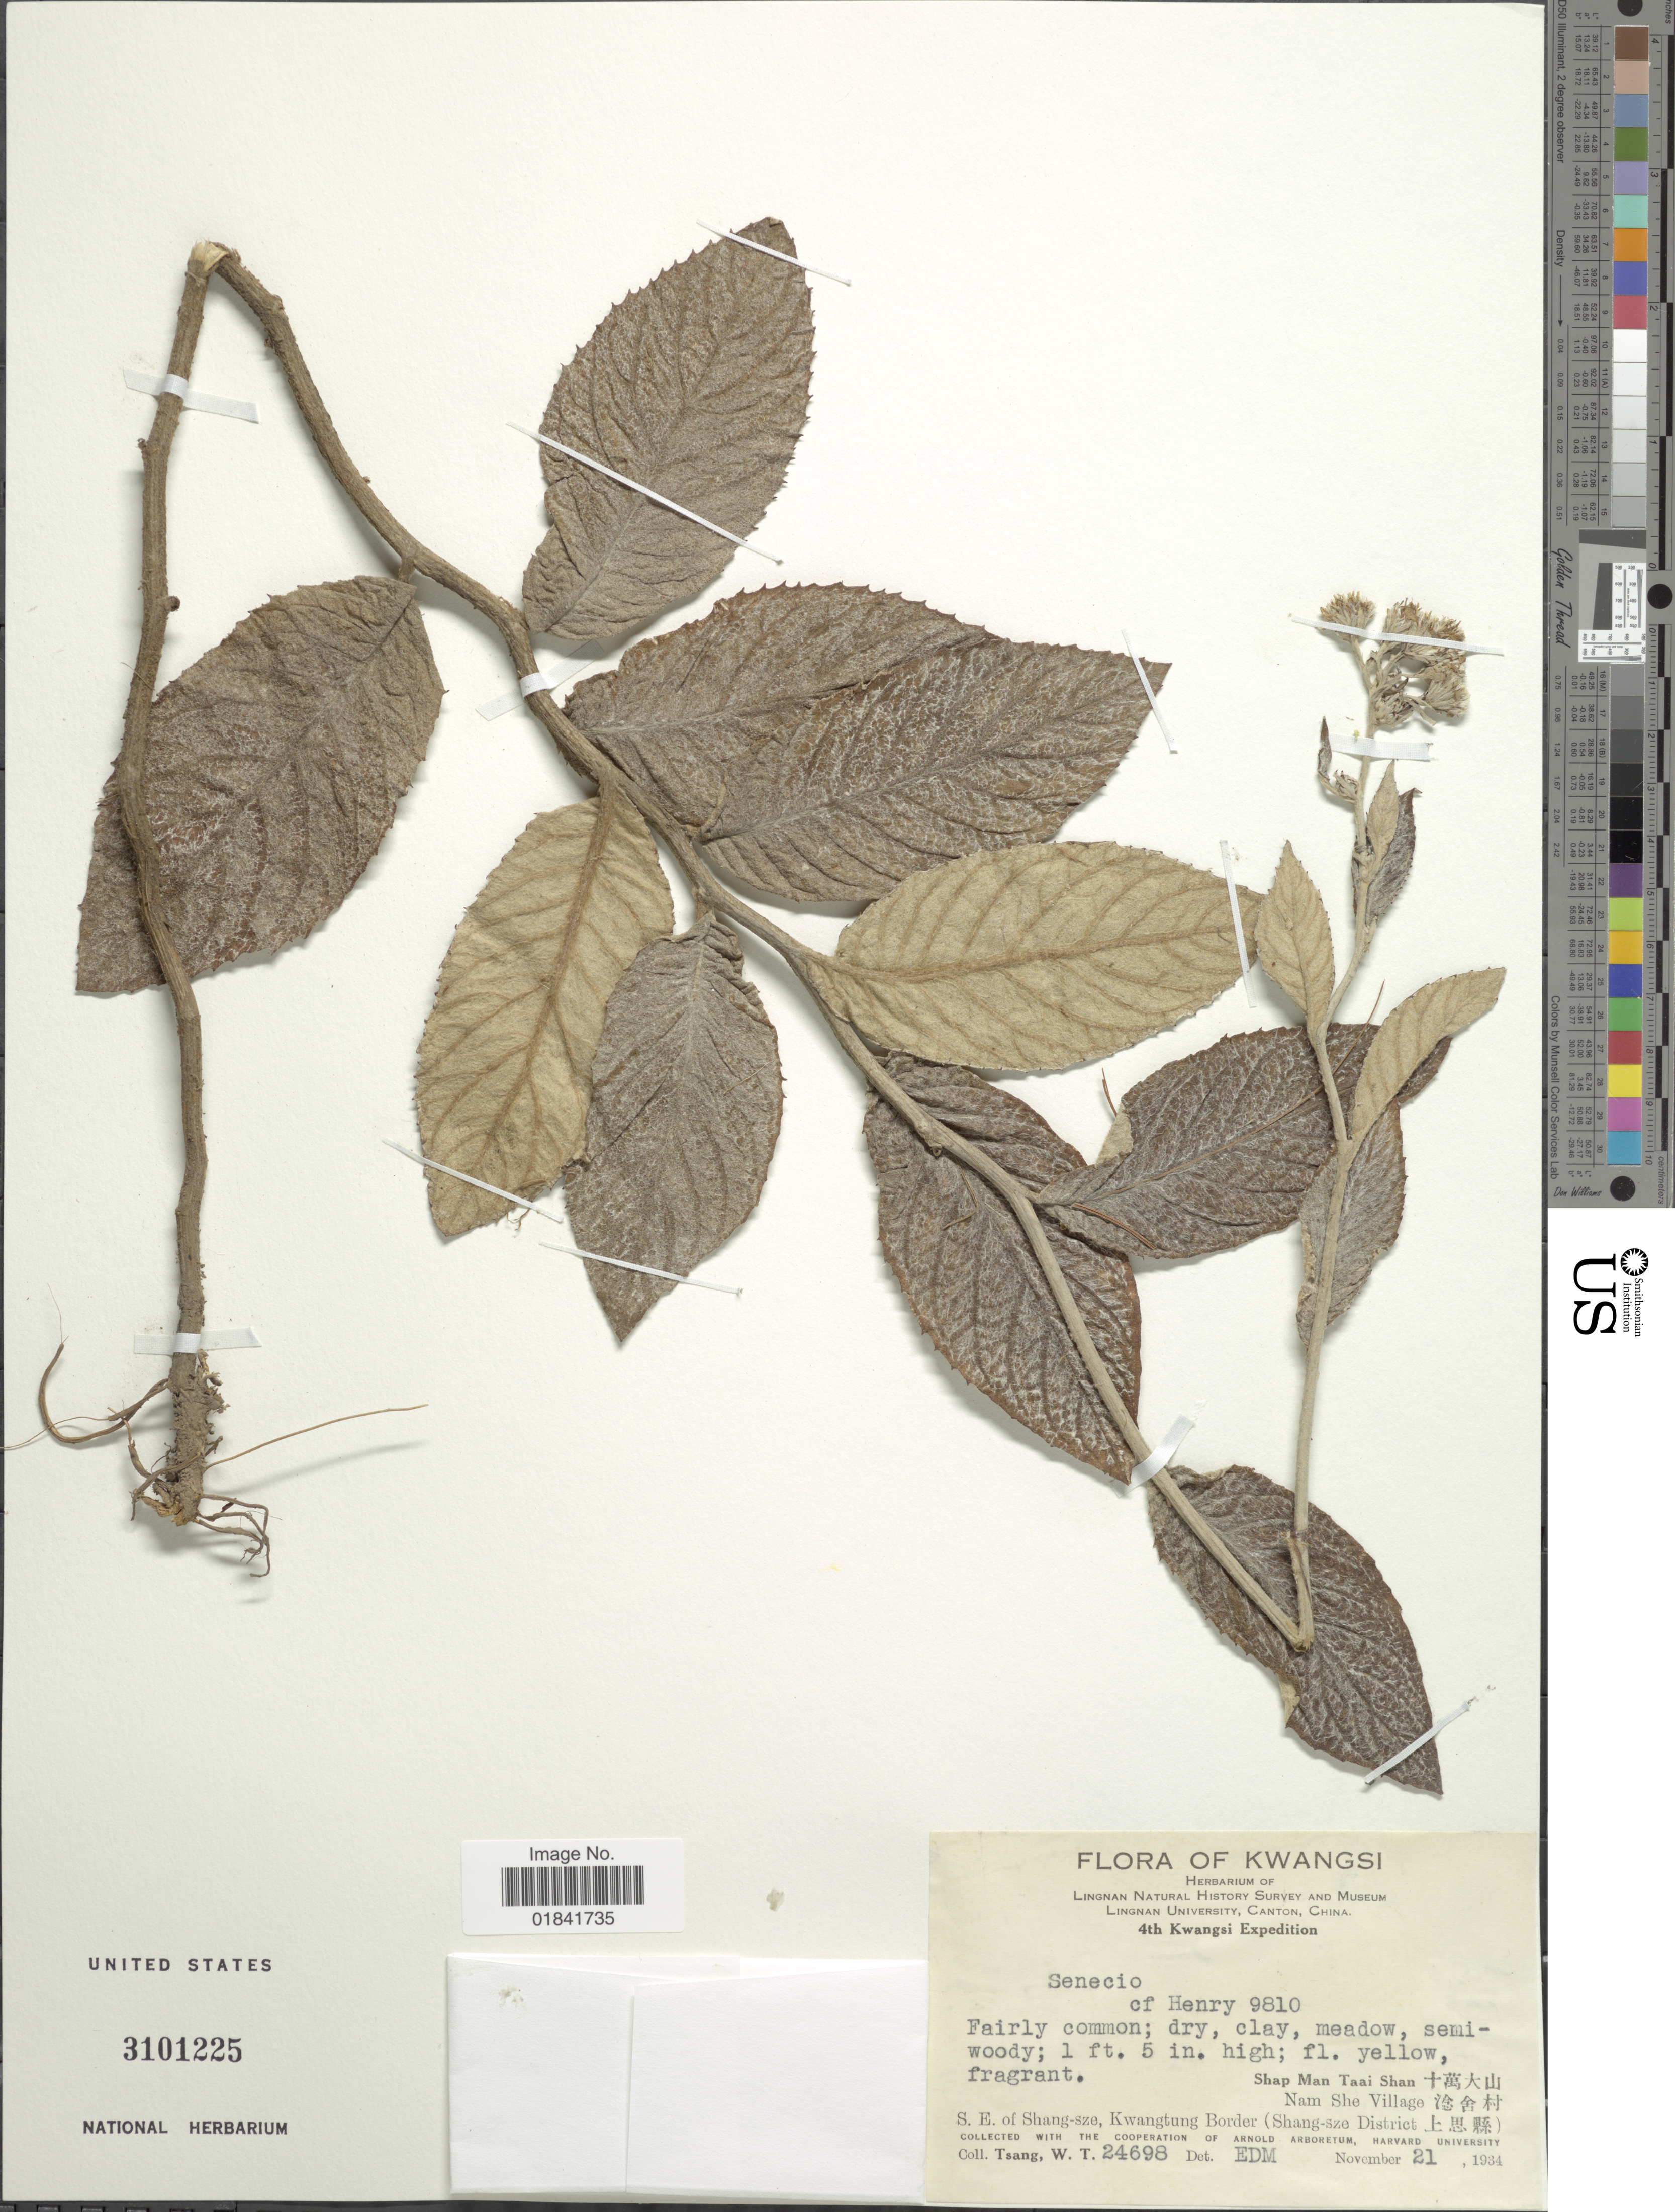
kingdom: Plantae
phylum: Tracheophyta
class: Magnoliopsida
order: Asterales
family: Asteraceae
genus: Senecio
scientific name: Senecio sp.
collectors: W. T. Tsang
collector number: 24698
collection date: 1934-11-21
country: China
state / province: Guangxi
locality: Kwangsi, Shap Man Taai Shan, Nam She Village, S. E. of Shang-sze, Kwangtung Border (Shang-sze District)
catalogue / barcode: US 3101225